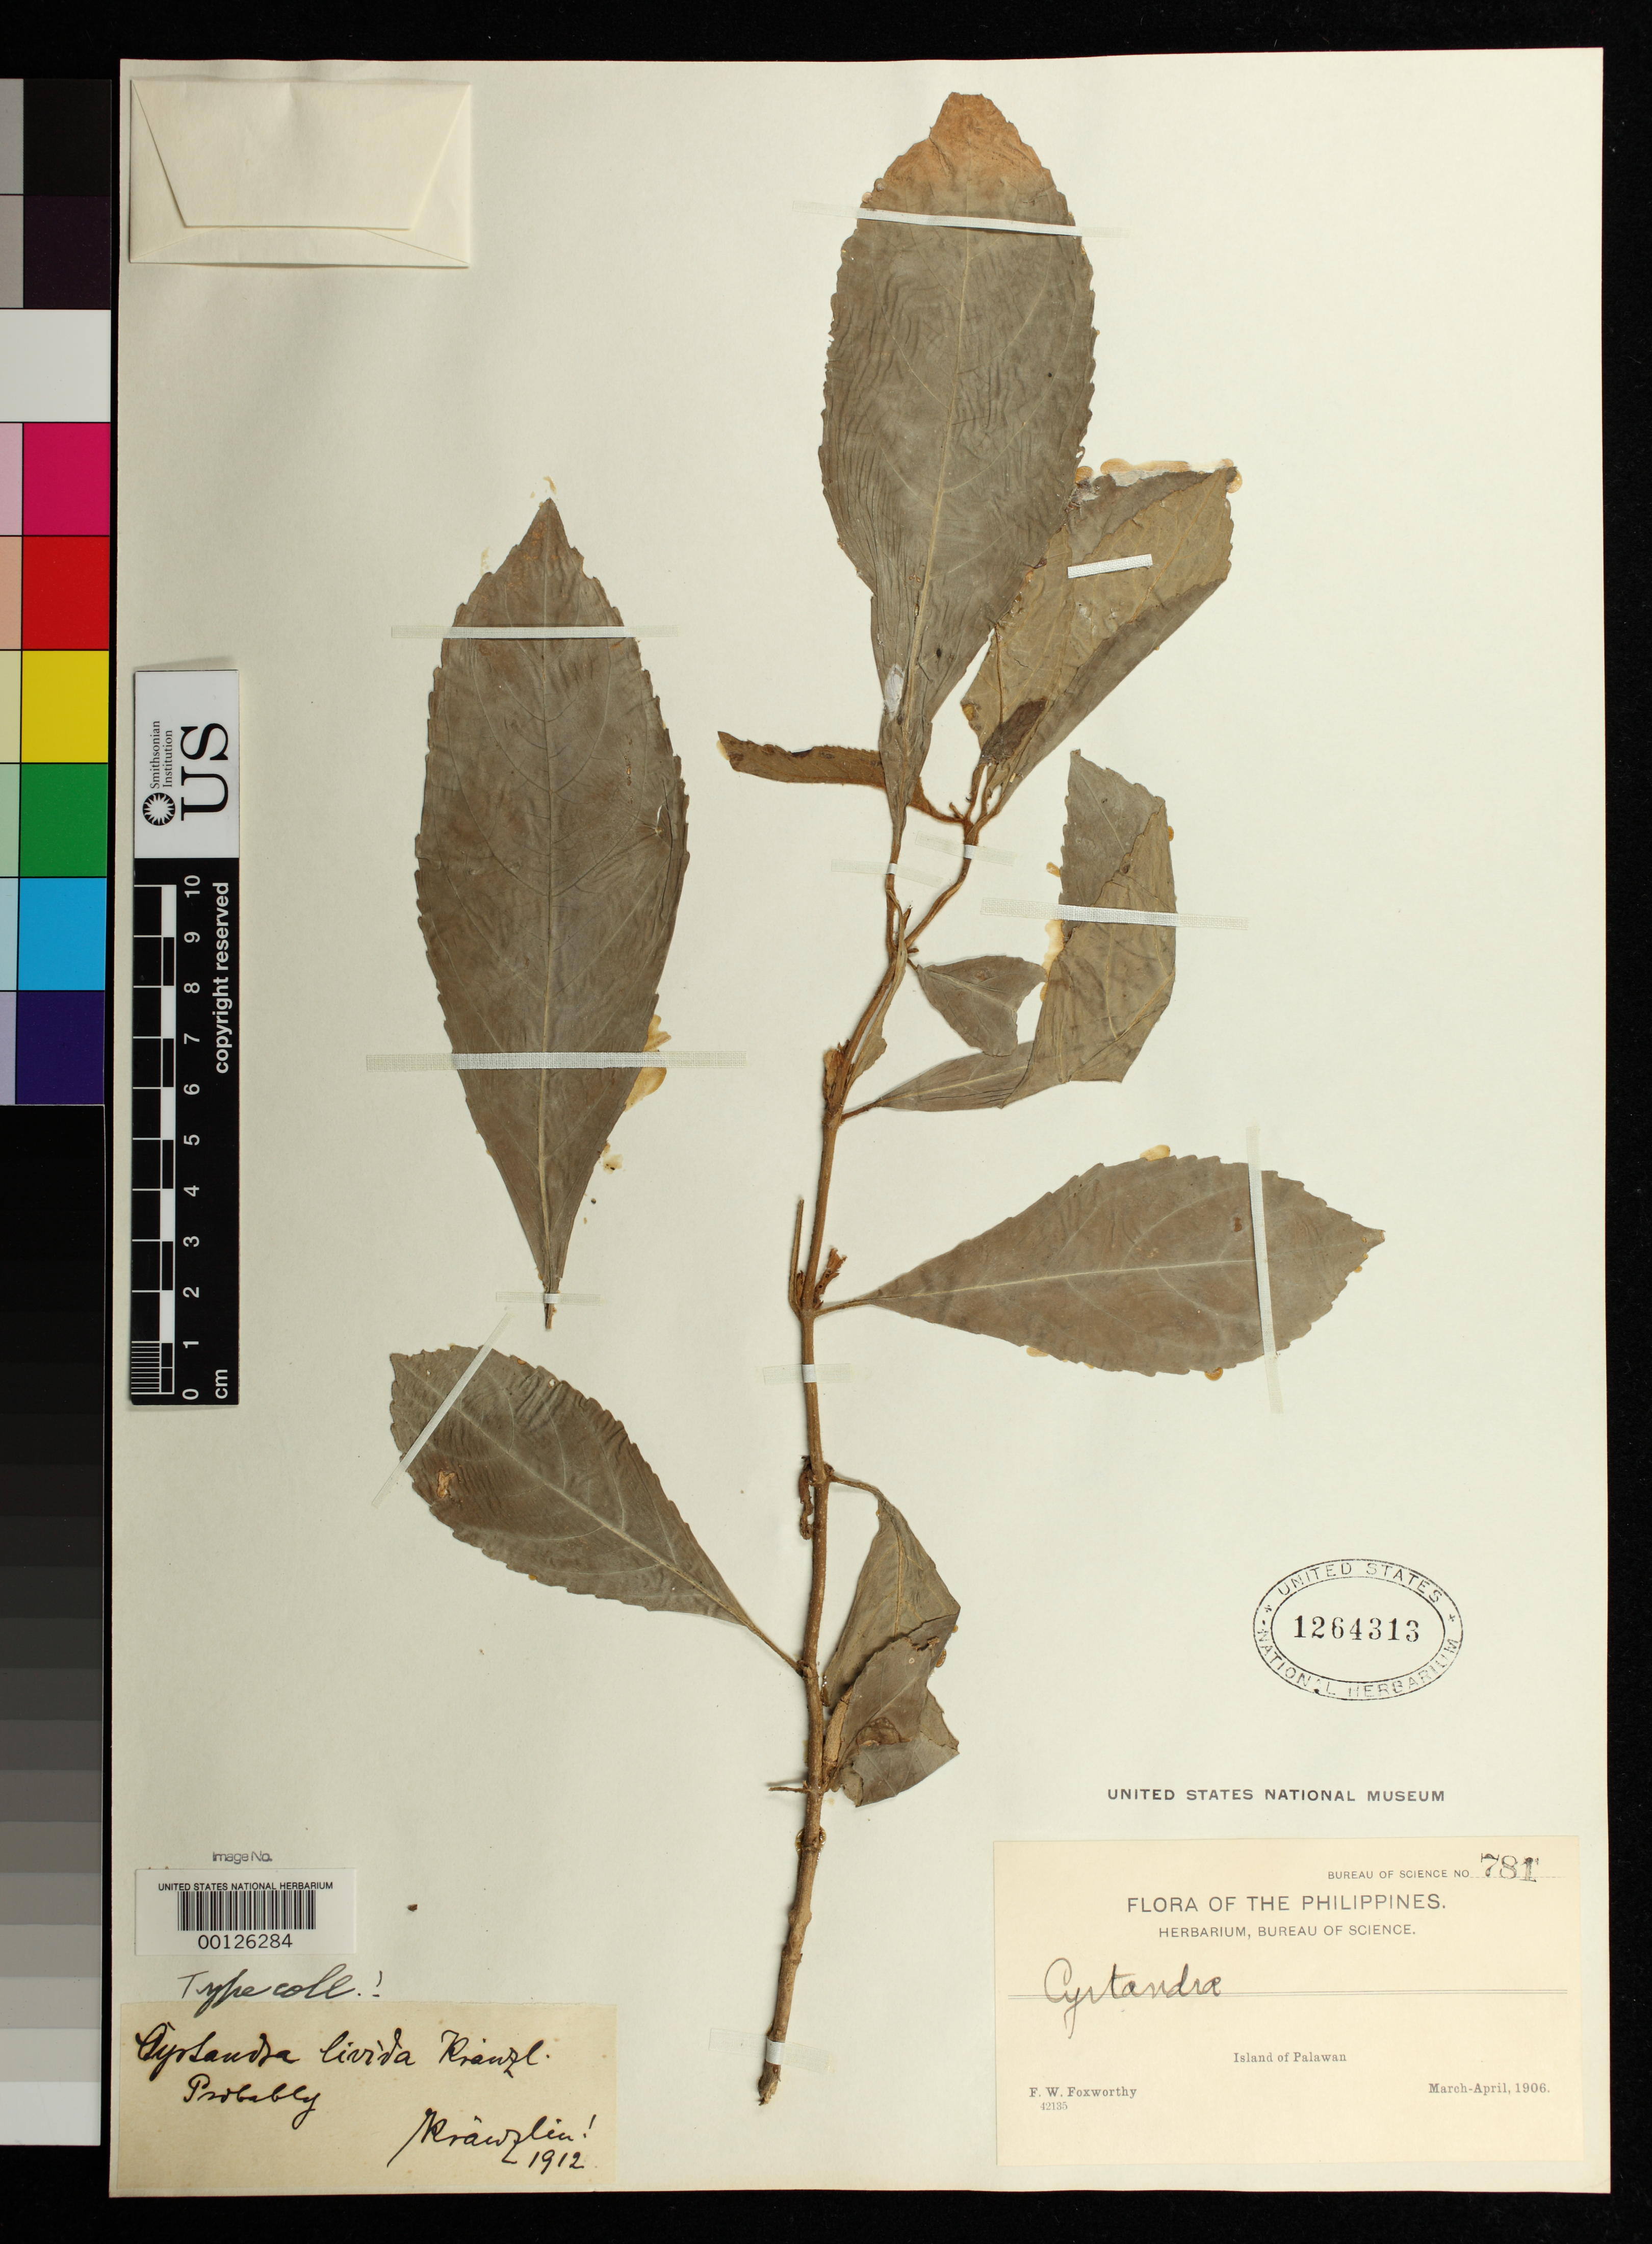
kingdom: Plantae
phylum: Tracheophyta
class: Magnoliopsida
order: Lamiales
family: Gesneriaceae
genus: Cyrtandra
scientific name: Cyrtandra livida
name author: Kraenzl.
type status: Lectotype; Type Collection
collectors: F. W. Foxworthy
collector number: Bur. Sci. 781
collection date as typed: Mar 1906 to -- Apr 1906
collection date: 1906-03/1906-04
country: Philippines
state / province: Mimaropa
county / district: Palawan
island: Palawan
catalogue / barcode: US 1264313